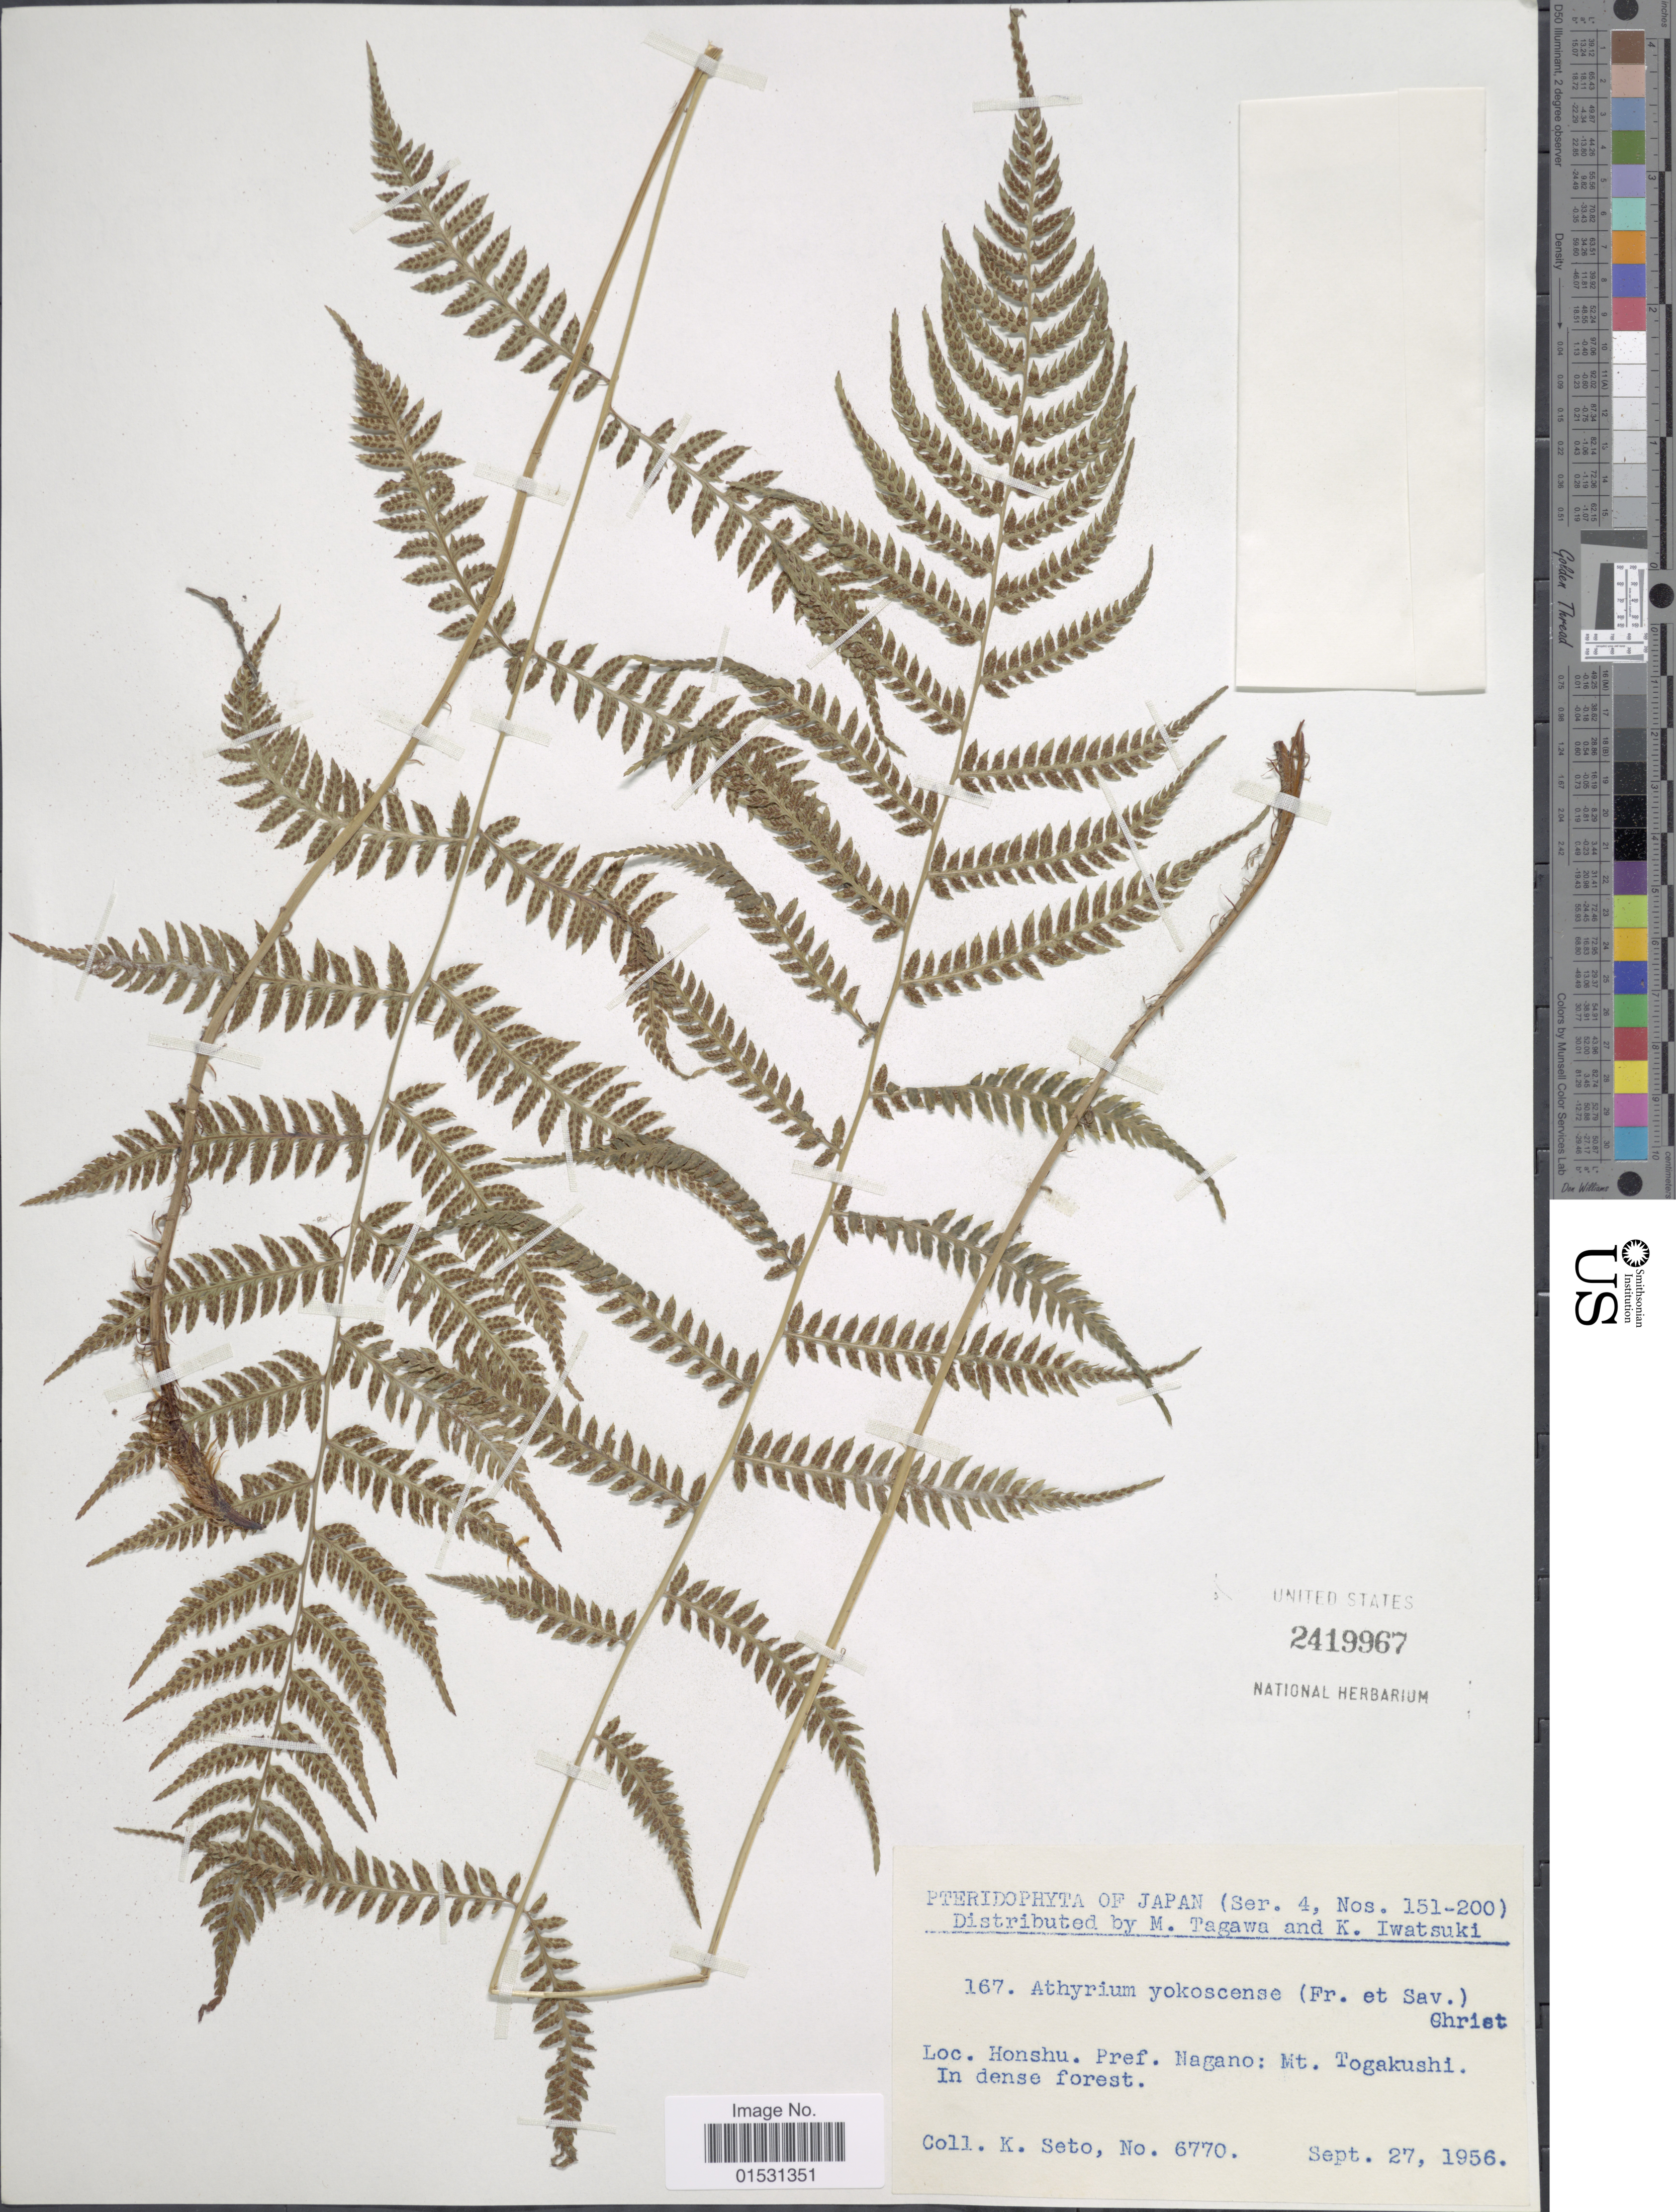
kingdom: Plantae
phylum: Tracheophyta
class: Polypodiopsida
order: Polypodiales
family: Athyriaceae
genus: Athyrium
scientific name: Athyrium yokoscense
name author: (Franch. & Sav.) Christ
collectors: K. Seto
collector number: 6770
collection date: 1956-09-27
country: Japan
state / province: Nagano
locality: Honshu. Pref. Nagano: Mt. Togakushi.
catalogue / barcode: US 2419967